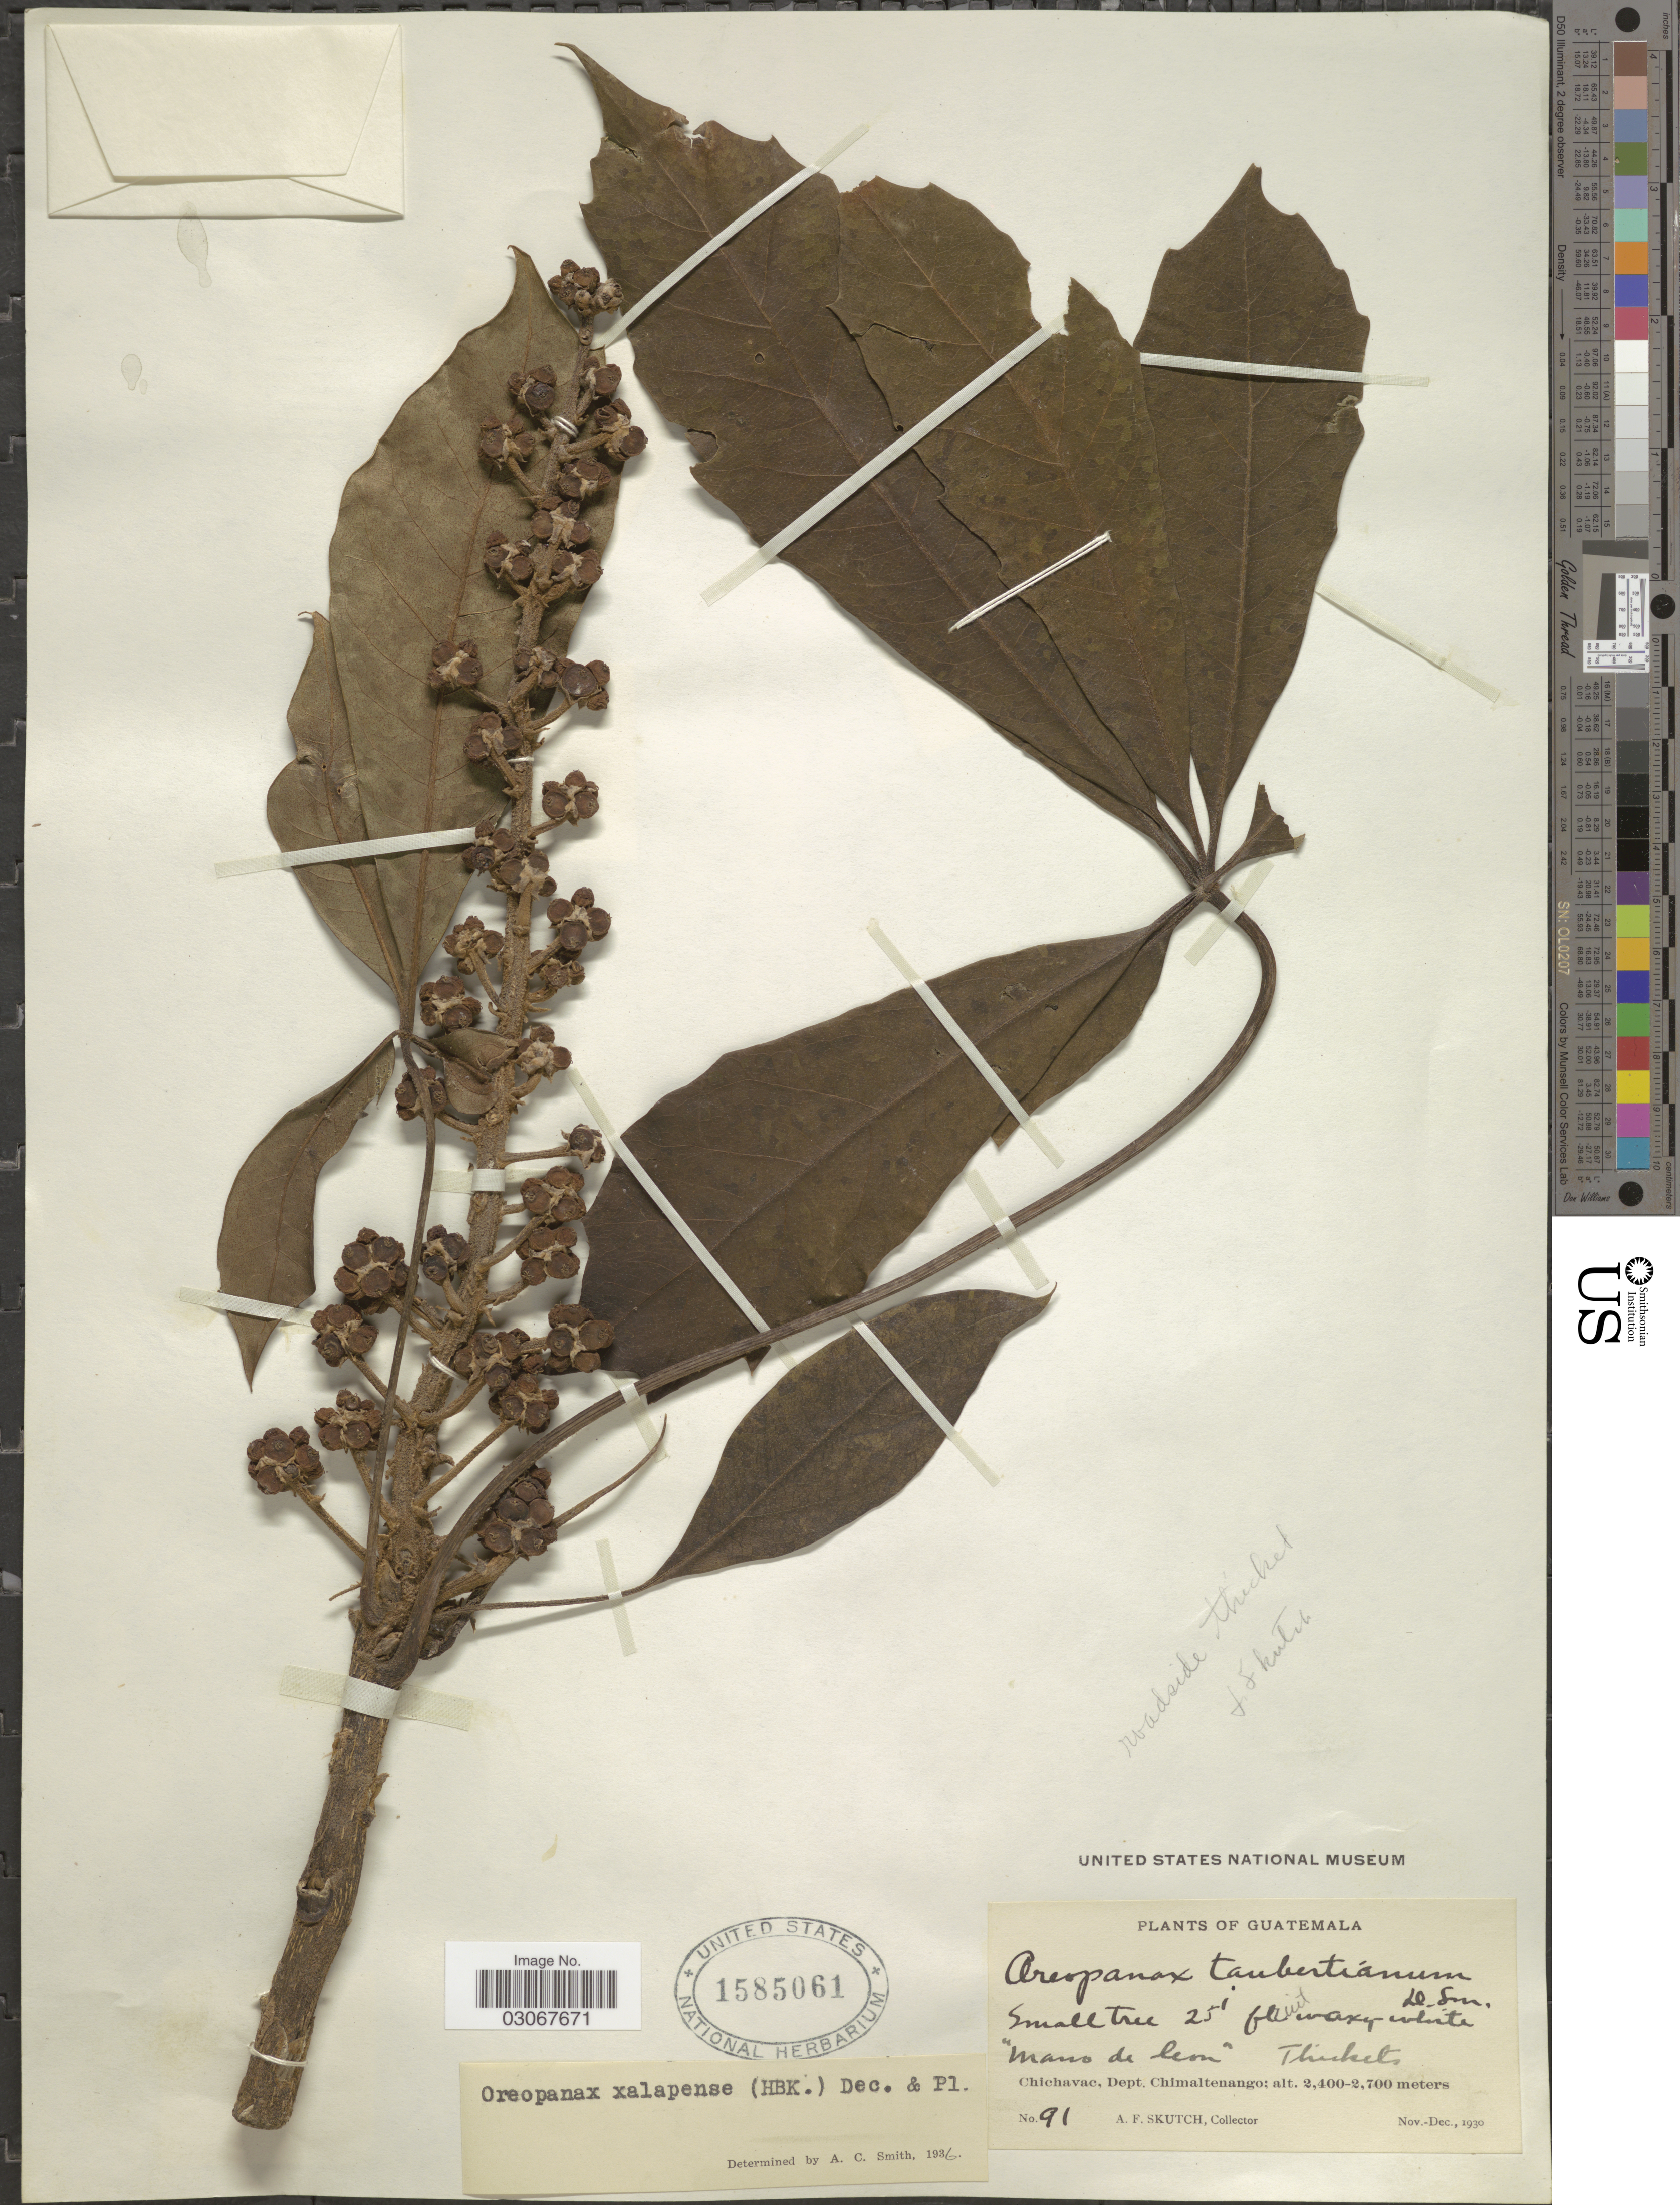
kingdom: Plantae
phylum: Tracheophyta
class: Magnoliopsida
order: Apiales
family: Araliaceae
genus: Oreopanax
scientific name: Oreopanax xalapensis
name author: (Kunth) Decne. & Planch.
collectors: A. F. Skutch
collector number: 91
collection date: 1930-11/1930-12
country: Guatemala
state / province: Chimaltenango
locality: Chichavac, Dept. Chimaltenango.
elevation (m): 2400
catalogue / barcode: US 1585061